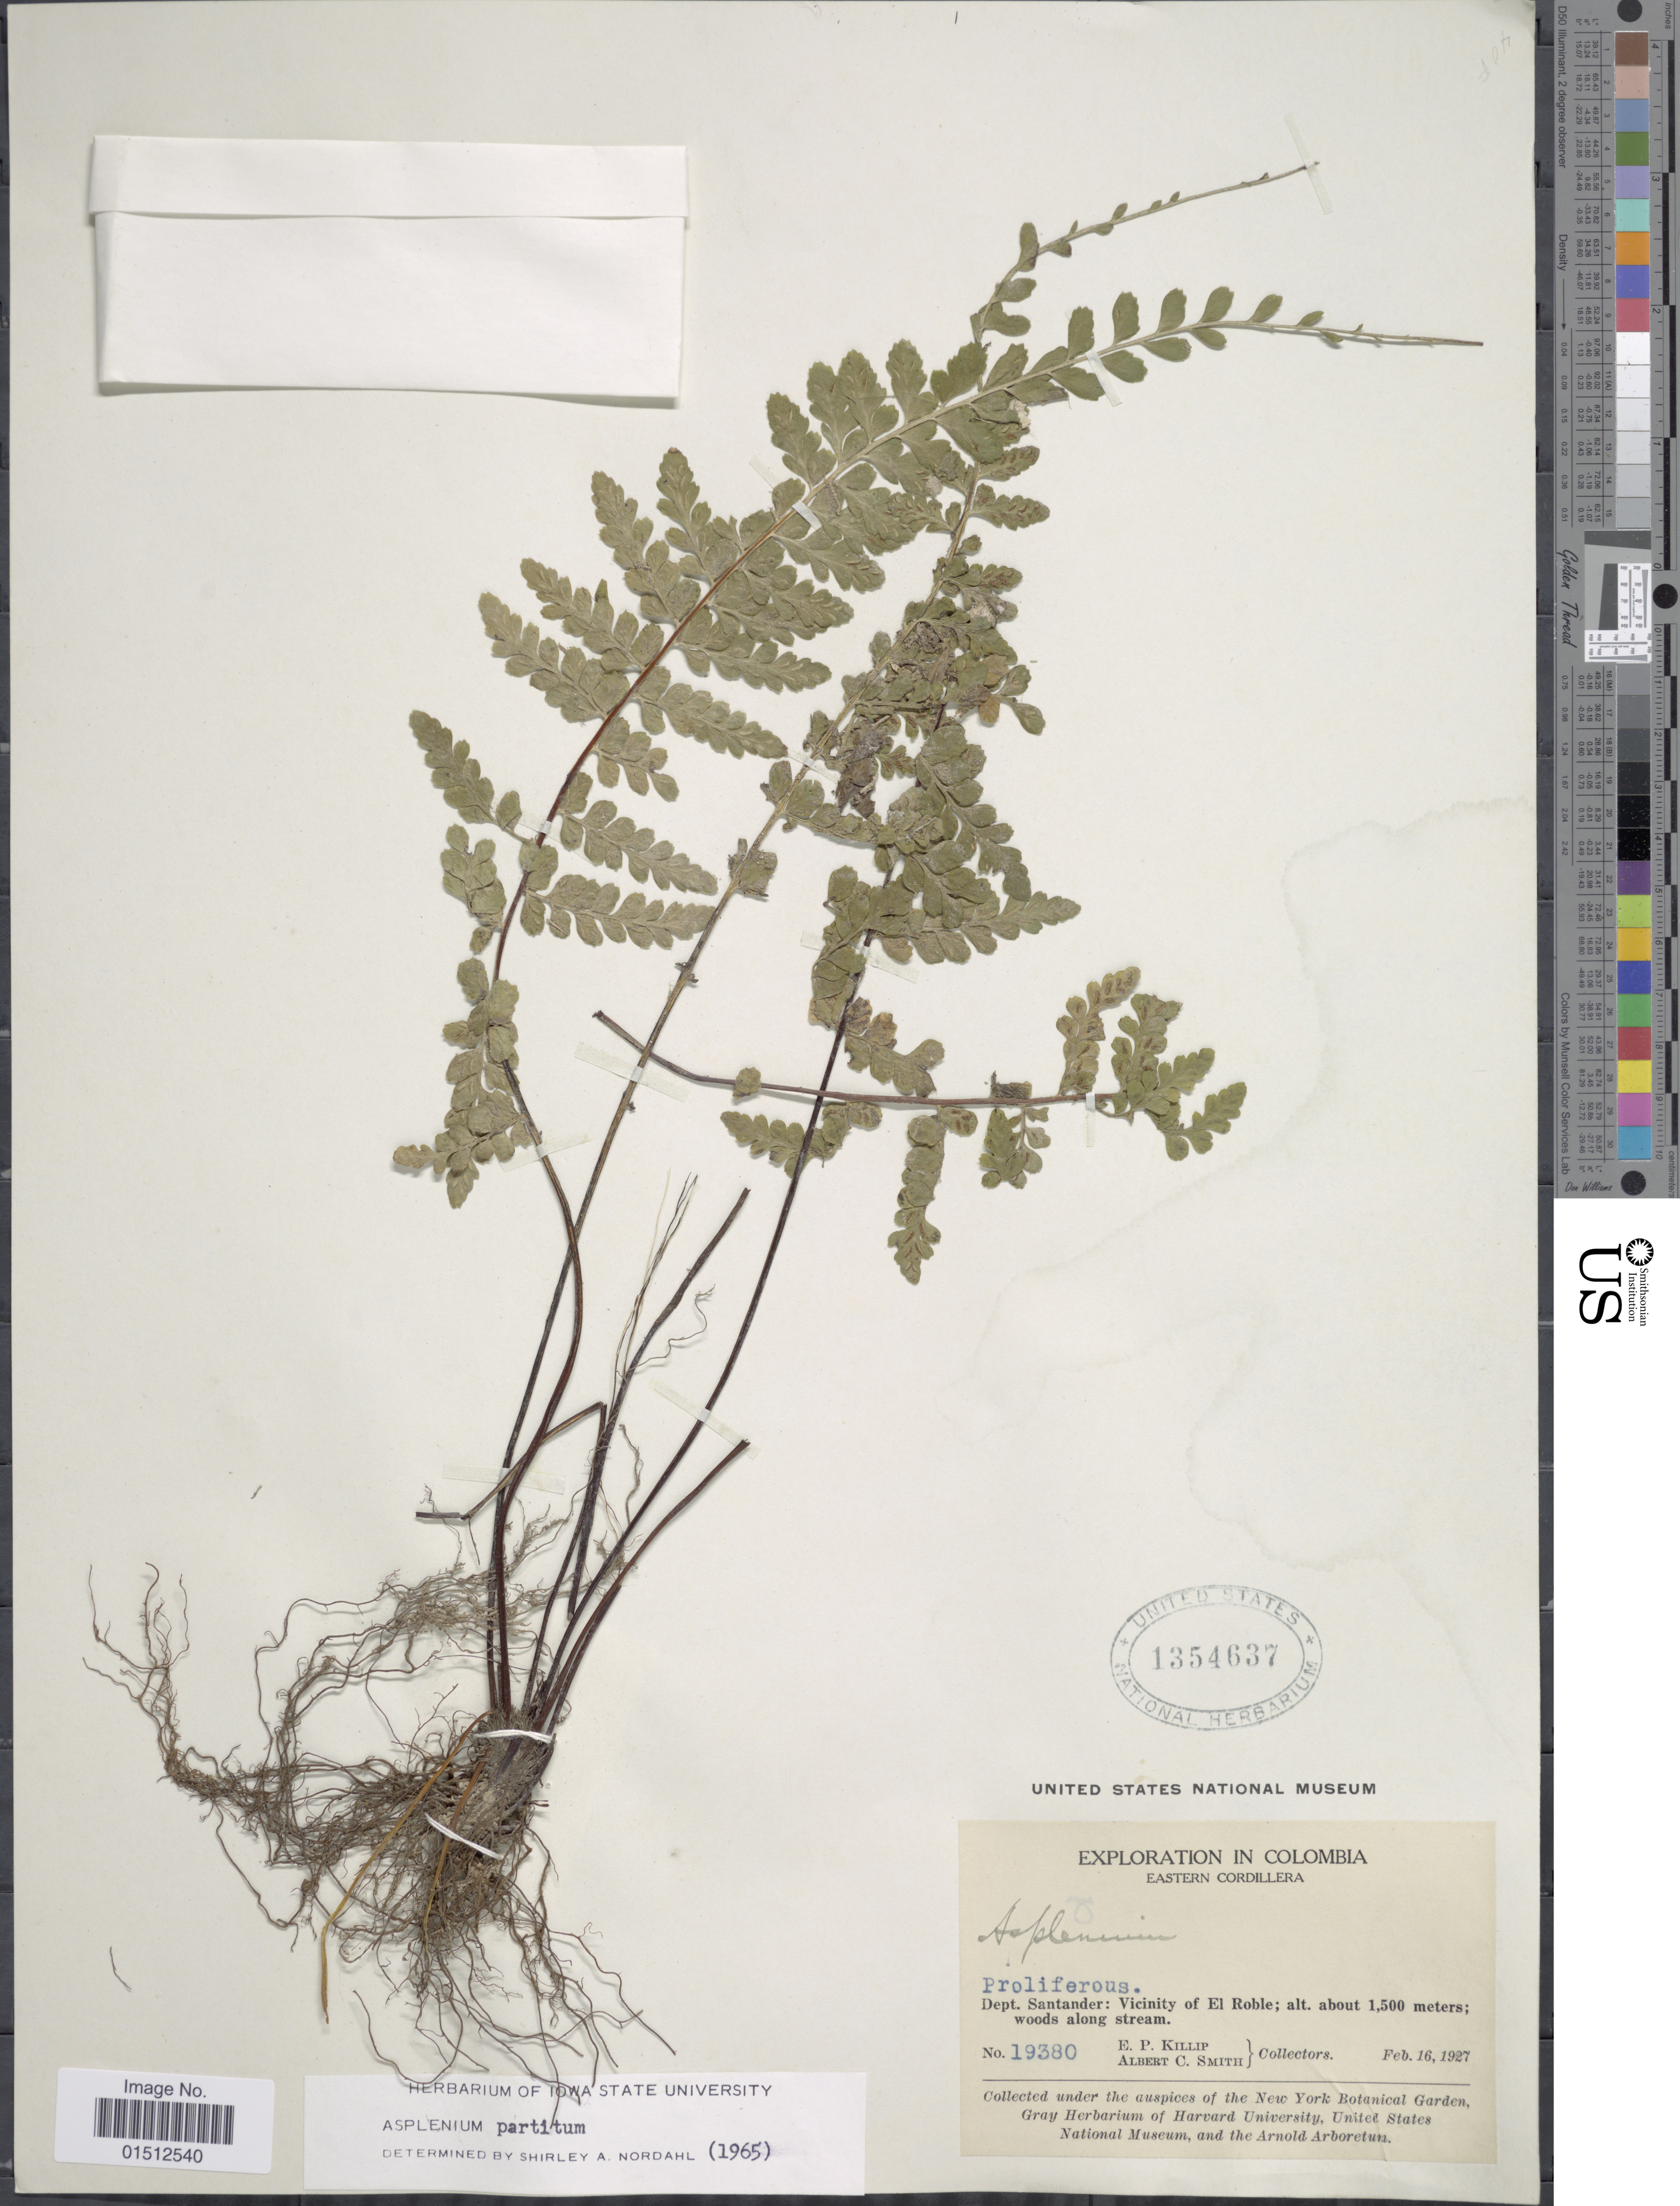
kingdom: Plantae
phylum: Tracheophyta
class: Polypodiopsida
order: Polypodiales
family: Aspleniaceae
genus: Asplenium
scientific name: Asplenium radicans var. partitum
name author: (Klotzsch) Hieron.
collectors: E. P. Killip & A. C. Smith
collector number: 19380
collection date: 1927-02-16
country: Colombia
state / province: Santander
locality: Colombia, Eastern Cordillera, Dept. Santander: Vicinity of El Roble.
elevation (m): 1500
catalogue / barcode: US 1354637